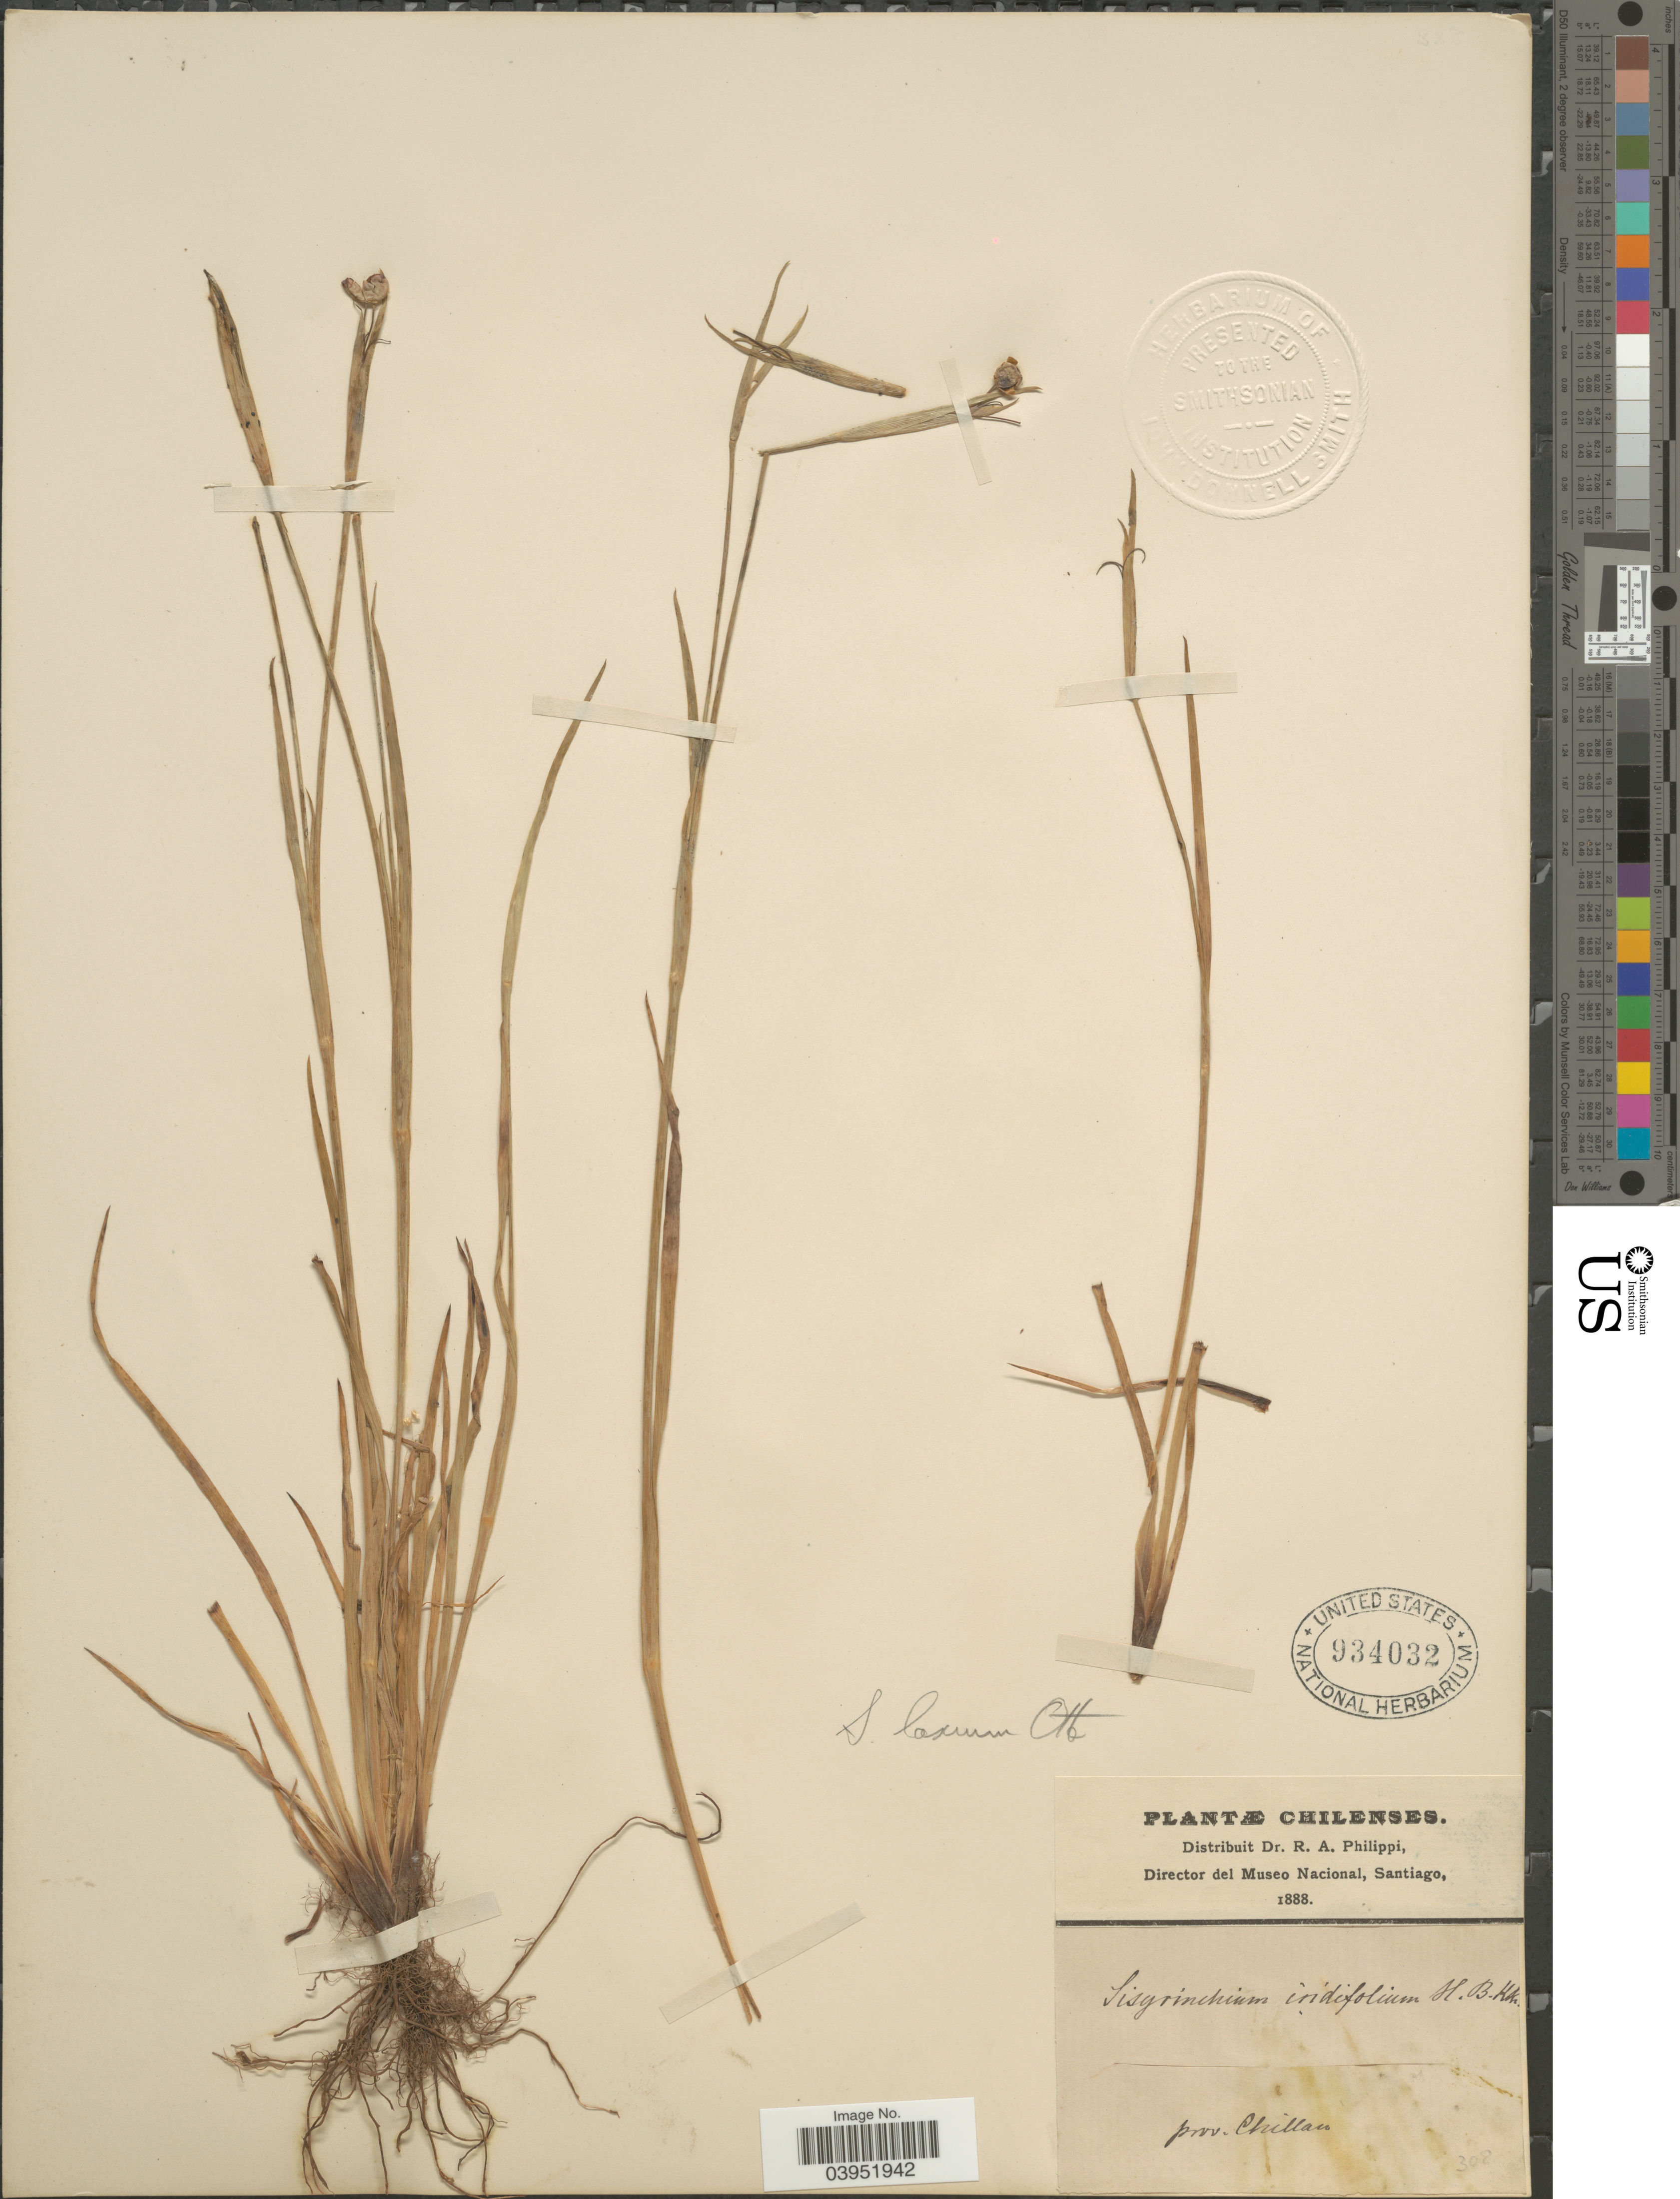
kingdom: Plantae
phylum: Tracheophyta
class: Liliopsida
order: Asparagales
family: Iridaceae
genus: Sisyrinchium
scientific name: Sisyrinchium chilense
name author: Hook.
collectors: ex. herb. R.A. Philippi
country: Chile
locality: Prov. Chillan.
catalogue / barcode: US 934032